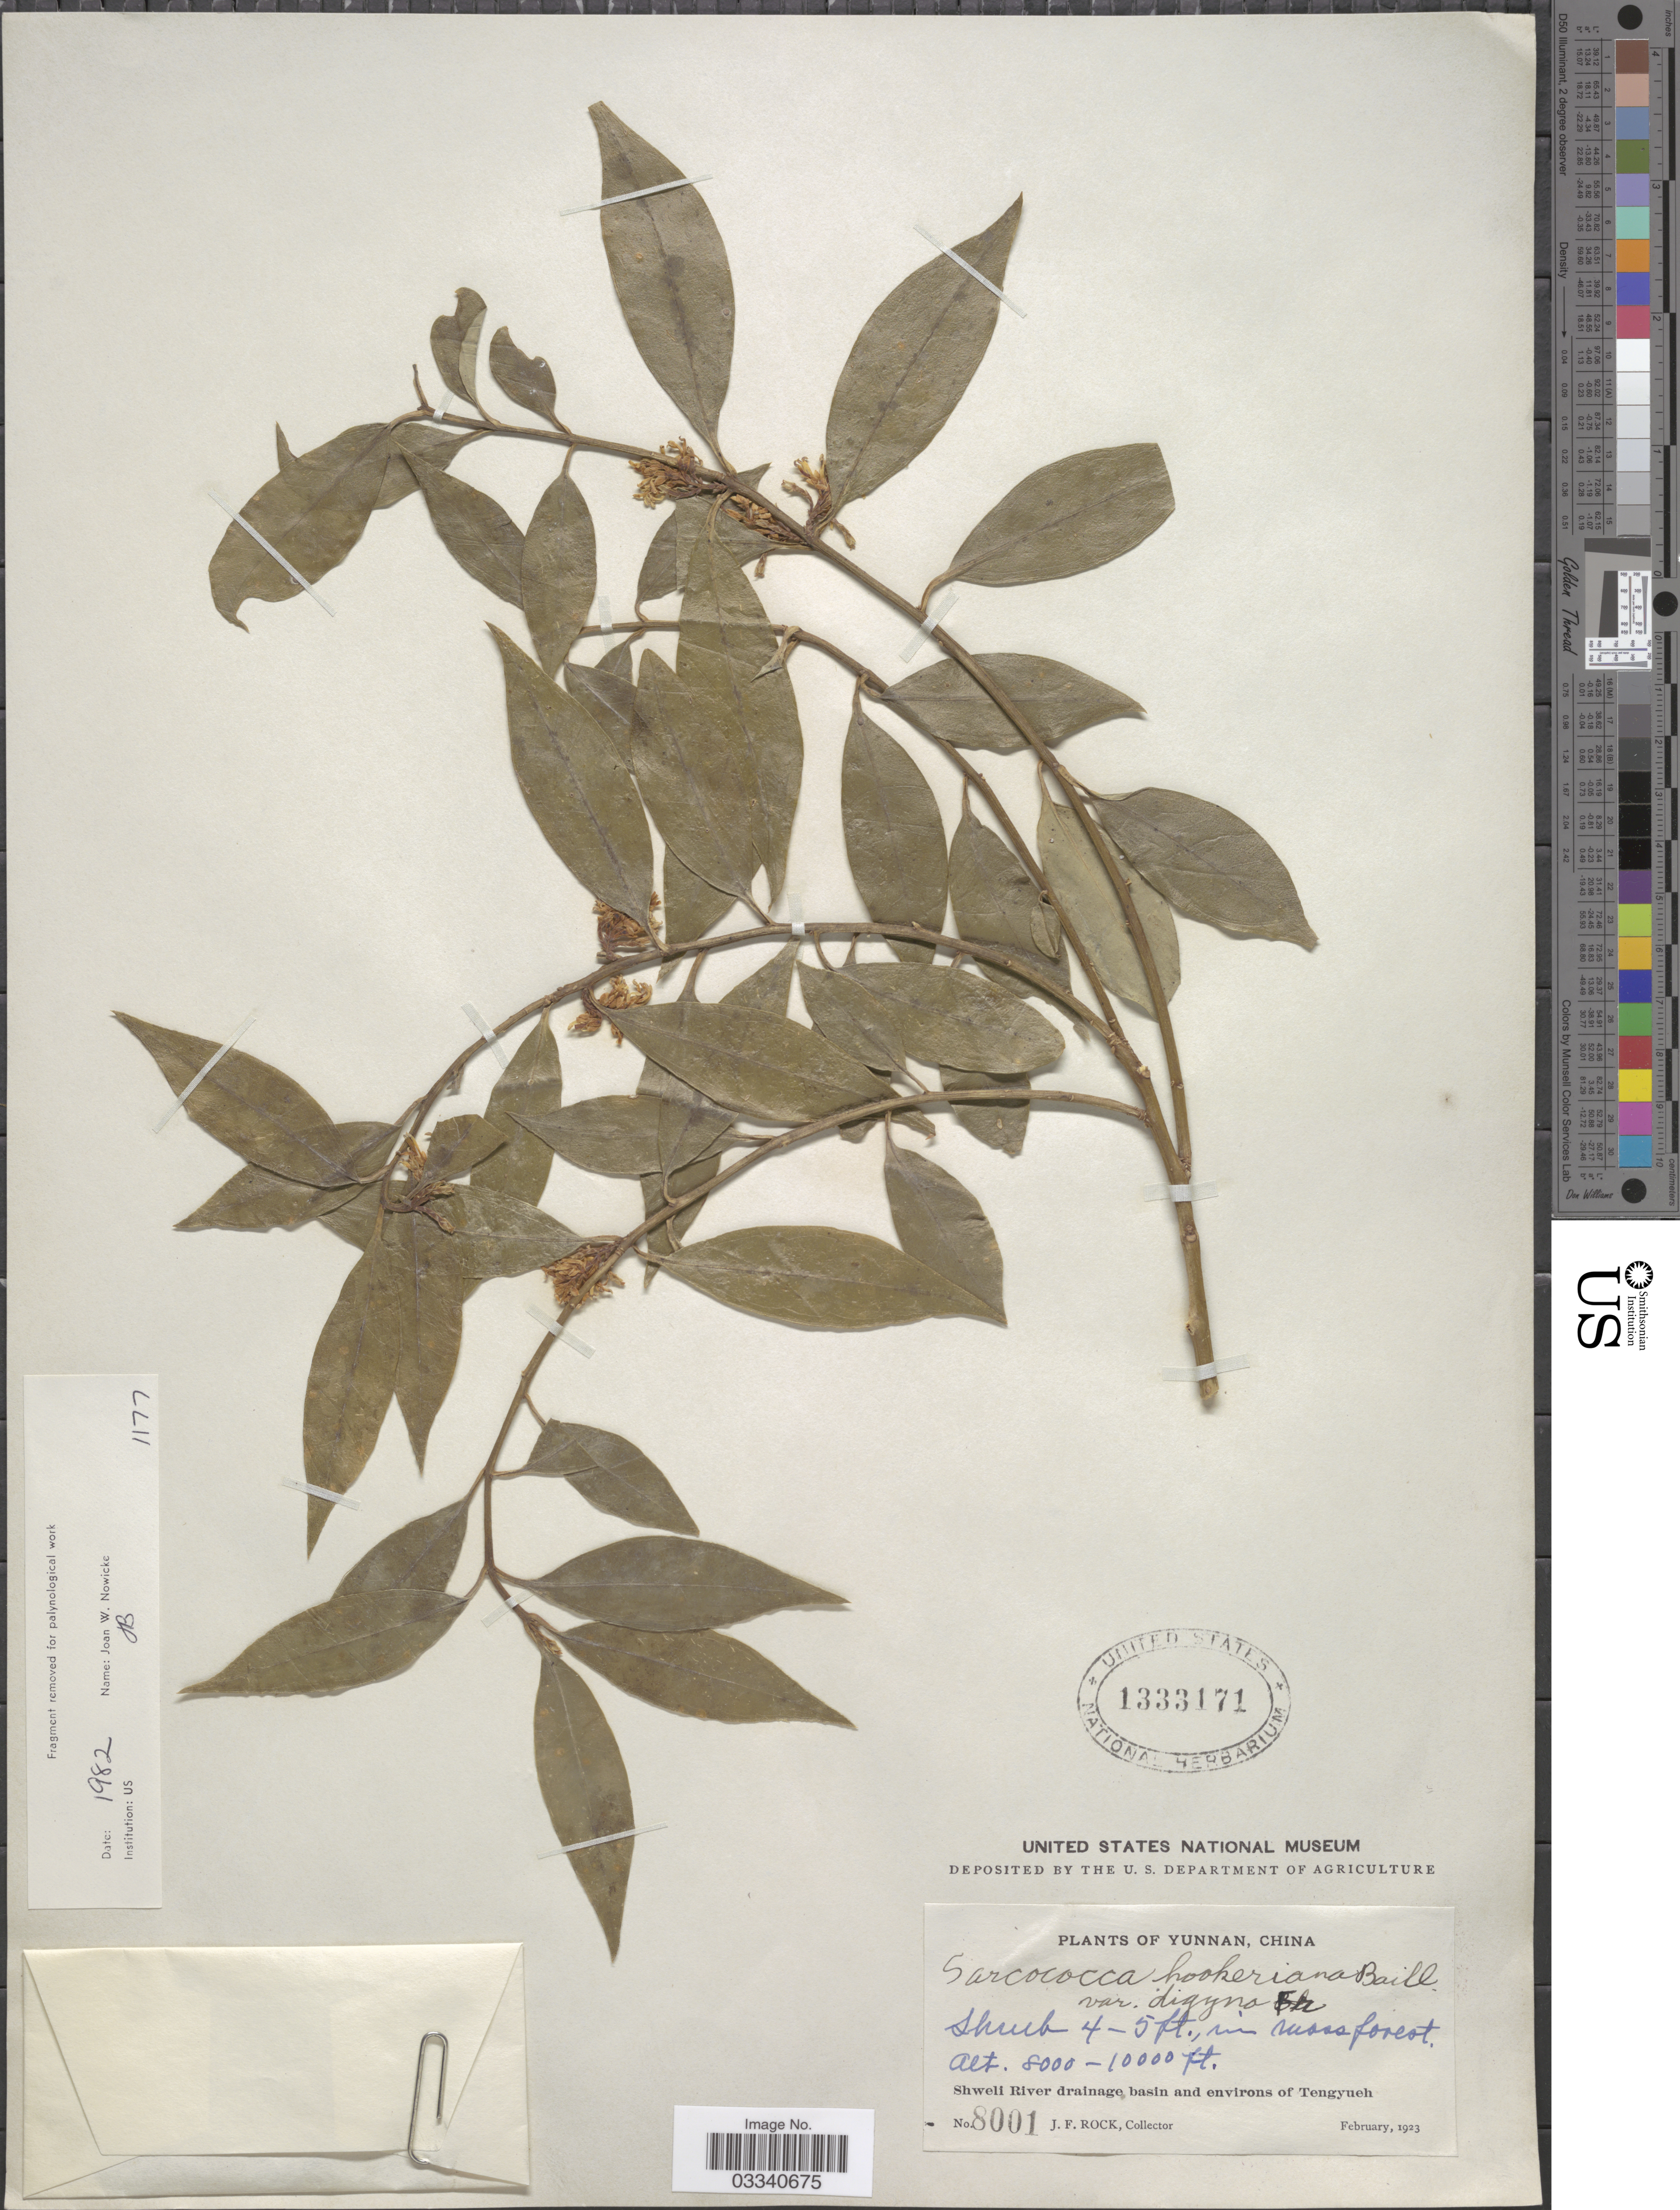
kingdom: Plantae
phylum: Tracheophyta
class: Magnoliopsida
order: Buxales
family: Buxaceae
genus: Sarcococca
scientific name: Sarcococca hookeriana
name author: Baill.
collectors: J. Rock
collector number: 8001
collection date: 1923-02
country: China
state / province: Yunnan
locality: Shweili River drainage, basin and environs of Tengyueh.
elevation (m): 2438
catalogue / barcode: US 1333171